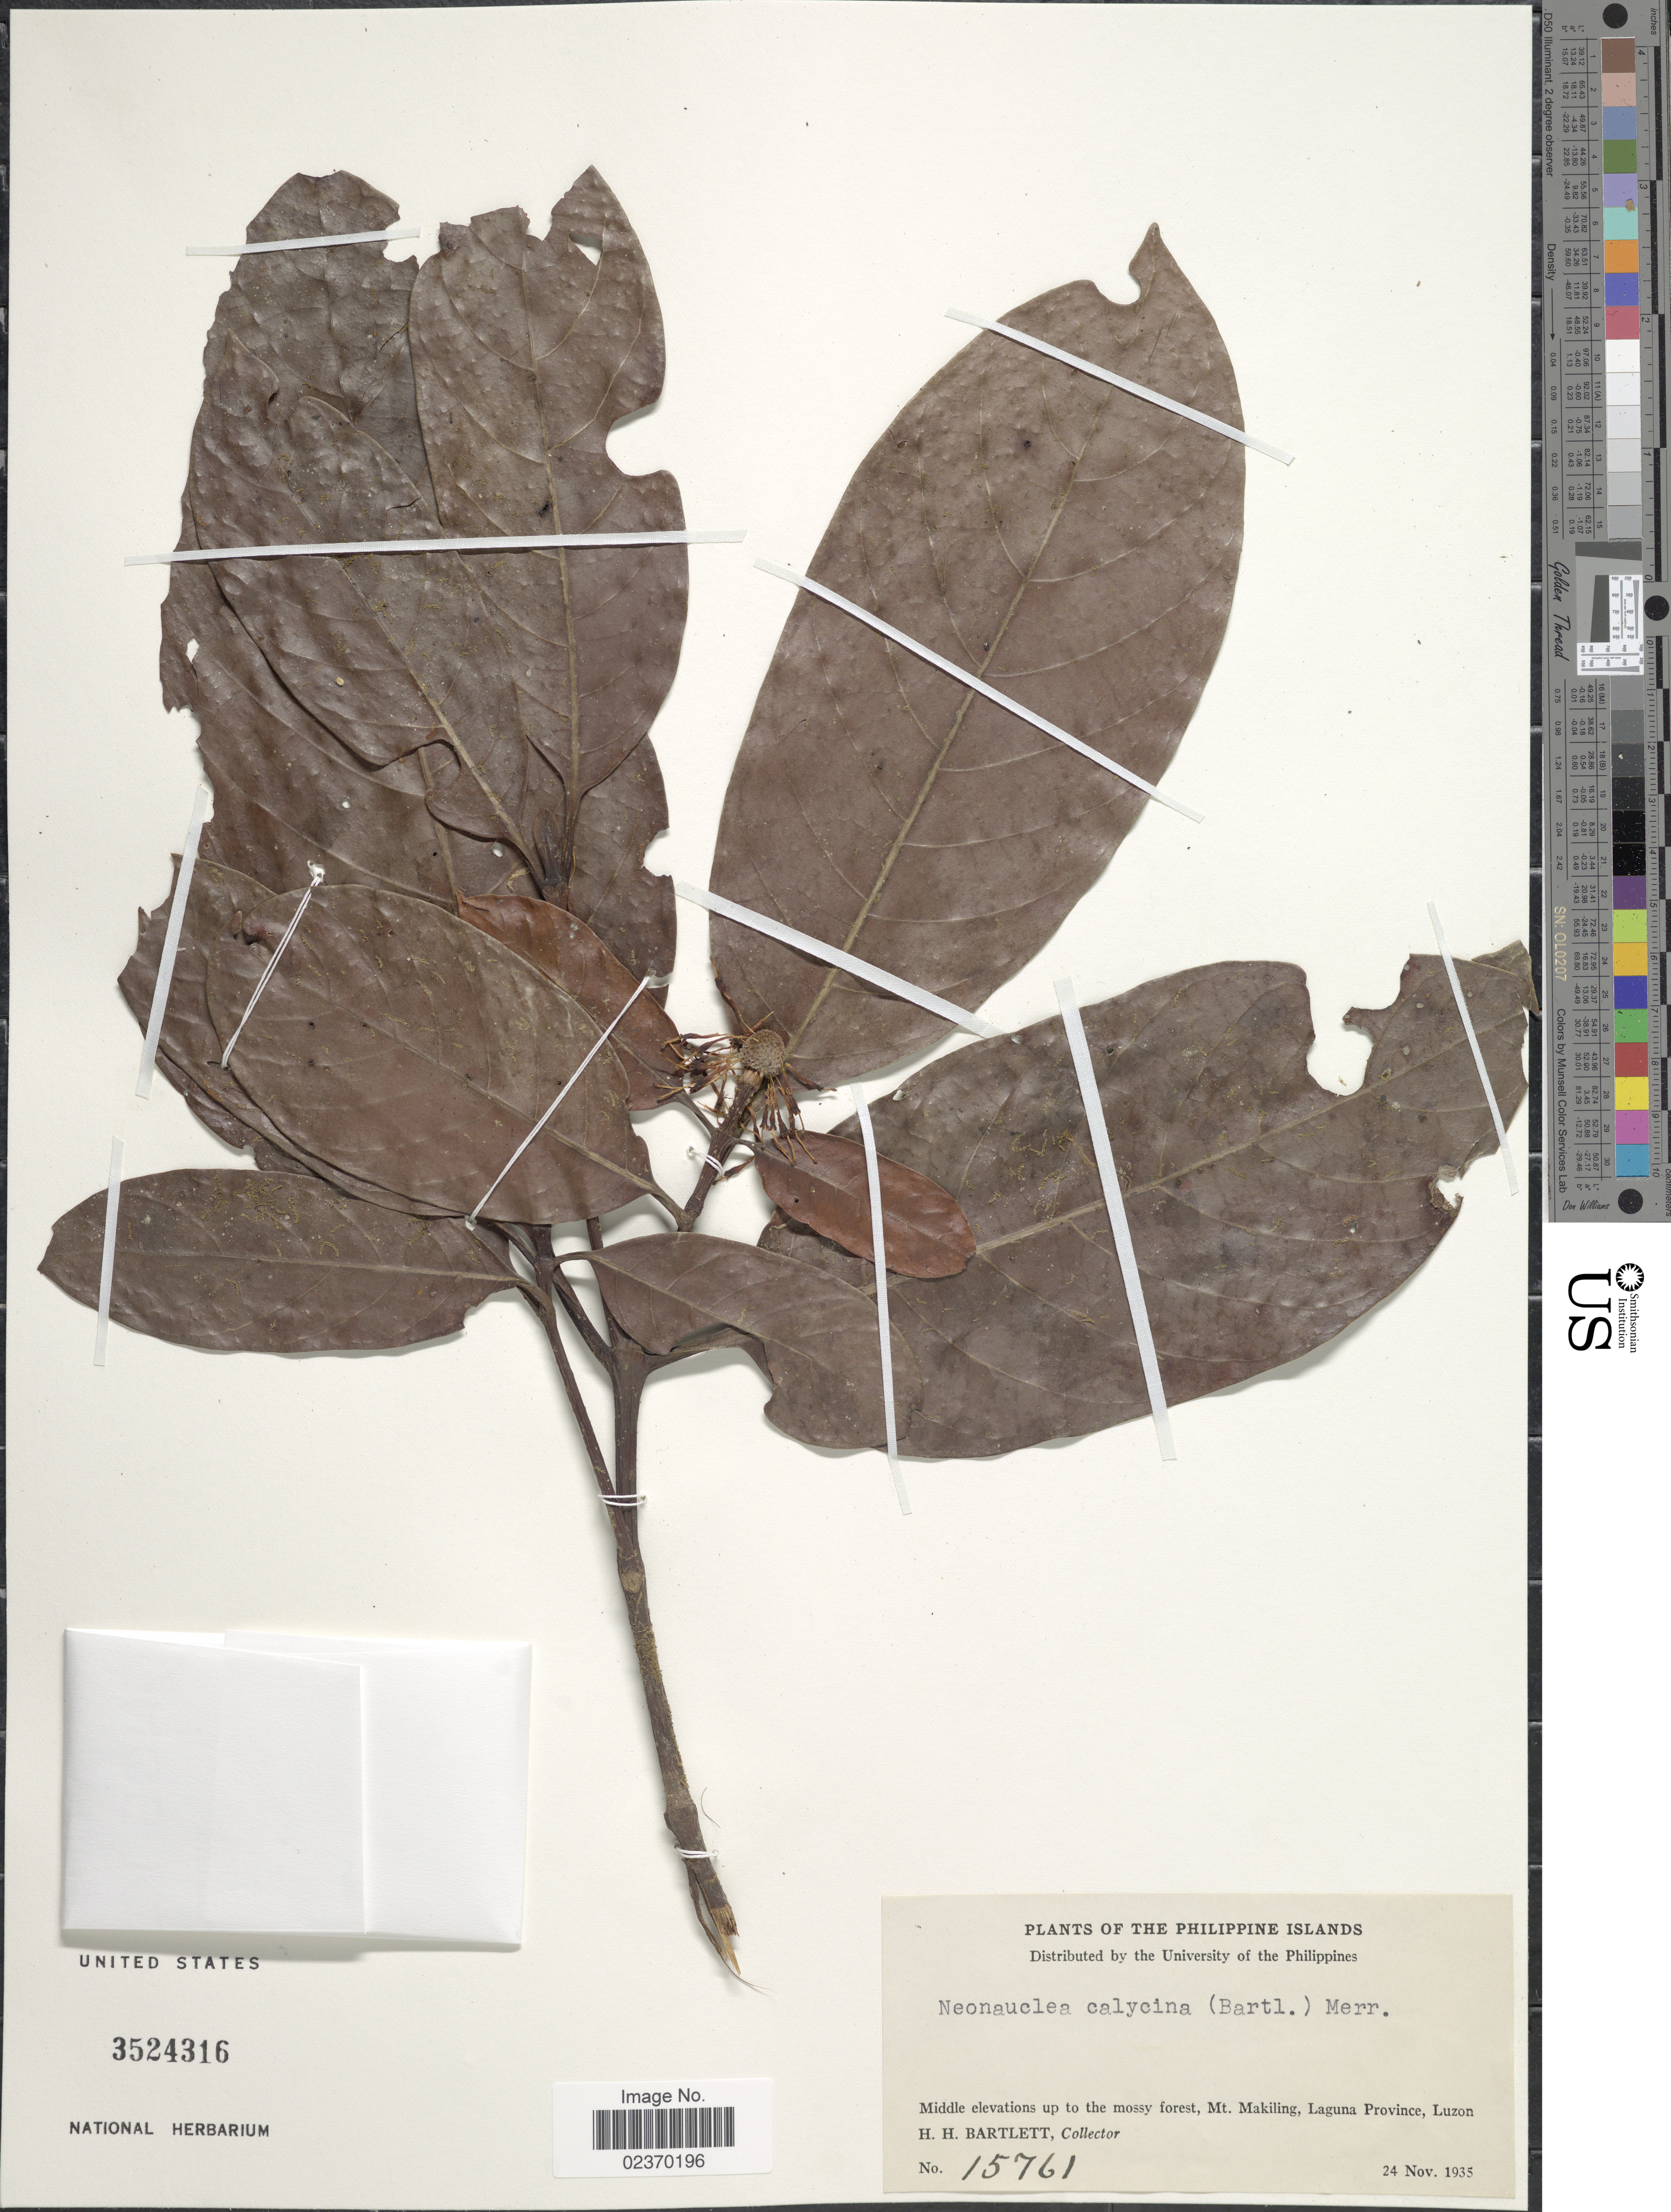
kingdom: Plantae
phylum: Tracheophyta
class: Magnoliopsida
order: Gentianales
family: Rubiaceae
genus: Neonauclea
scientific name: Neonauclea calycina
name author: (Bartl. ex DC.) Merr.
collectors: H. H. Bartlett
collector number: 15761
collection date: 1935-11-24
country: Philippines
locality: The Philippine Islands, Middle elevations up to mossy forest, Mt Makiling, Laguna Province, Luzon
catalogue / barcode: US 3524316